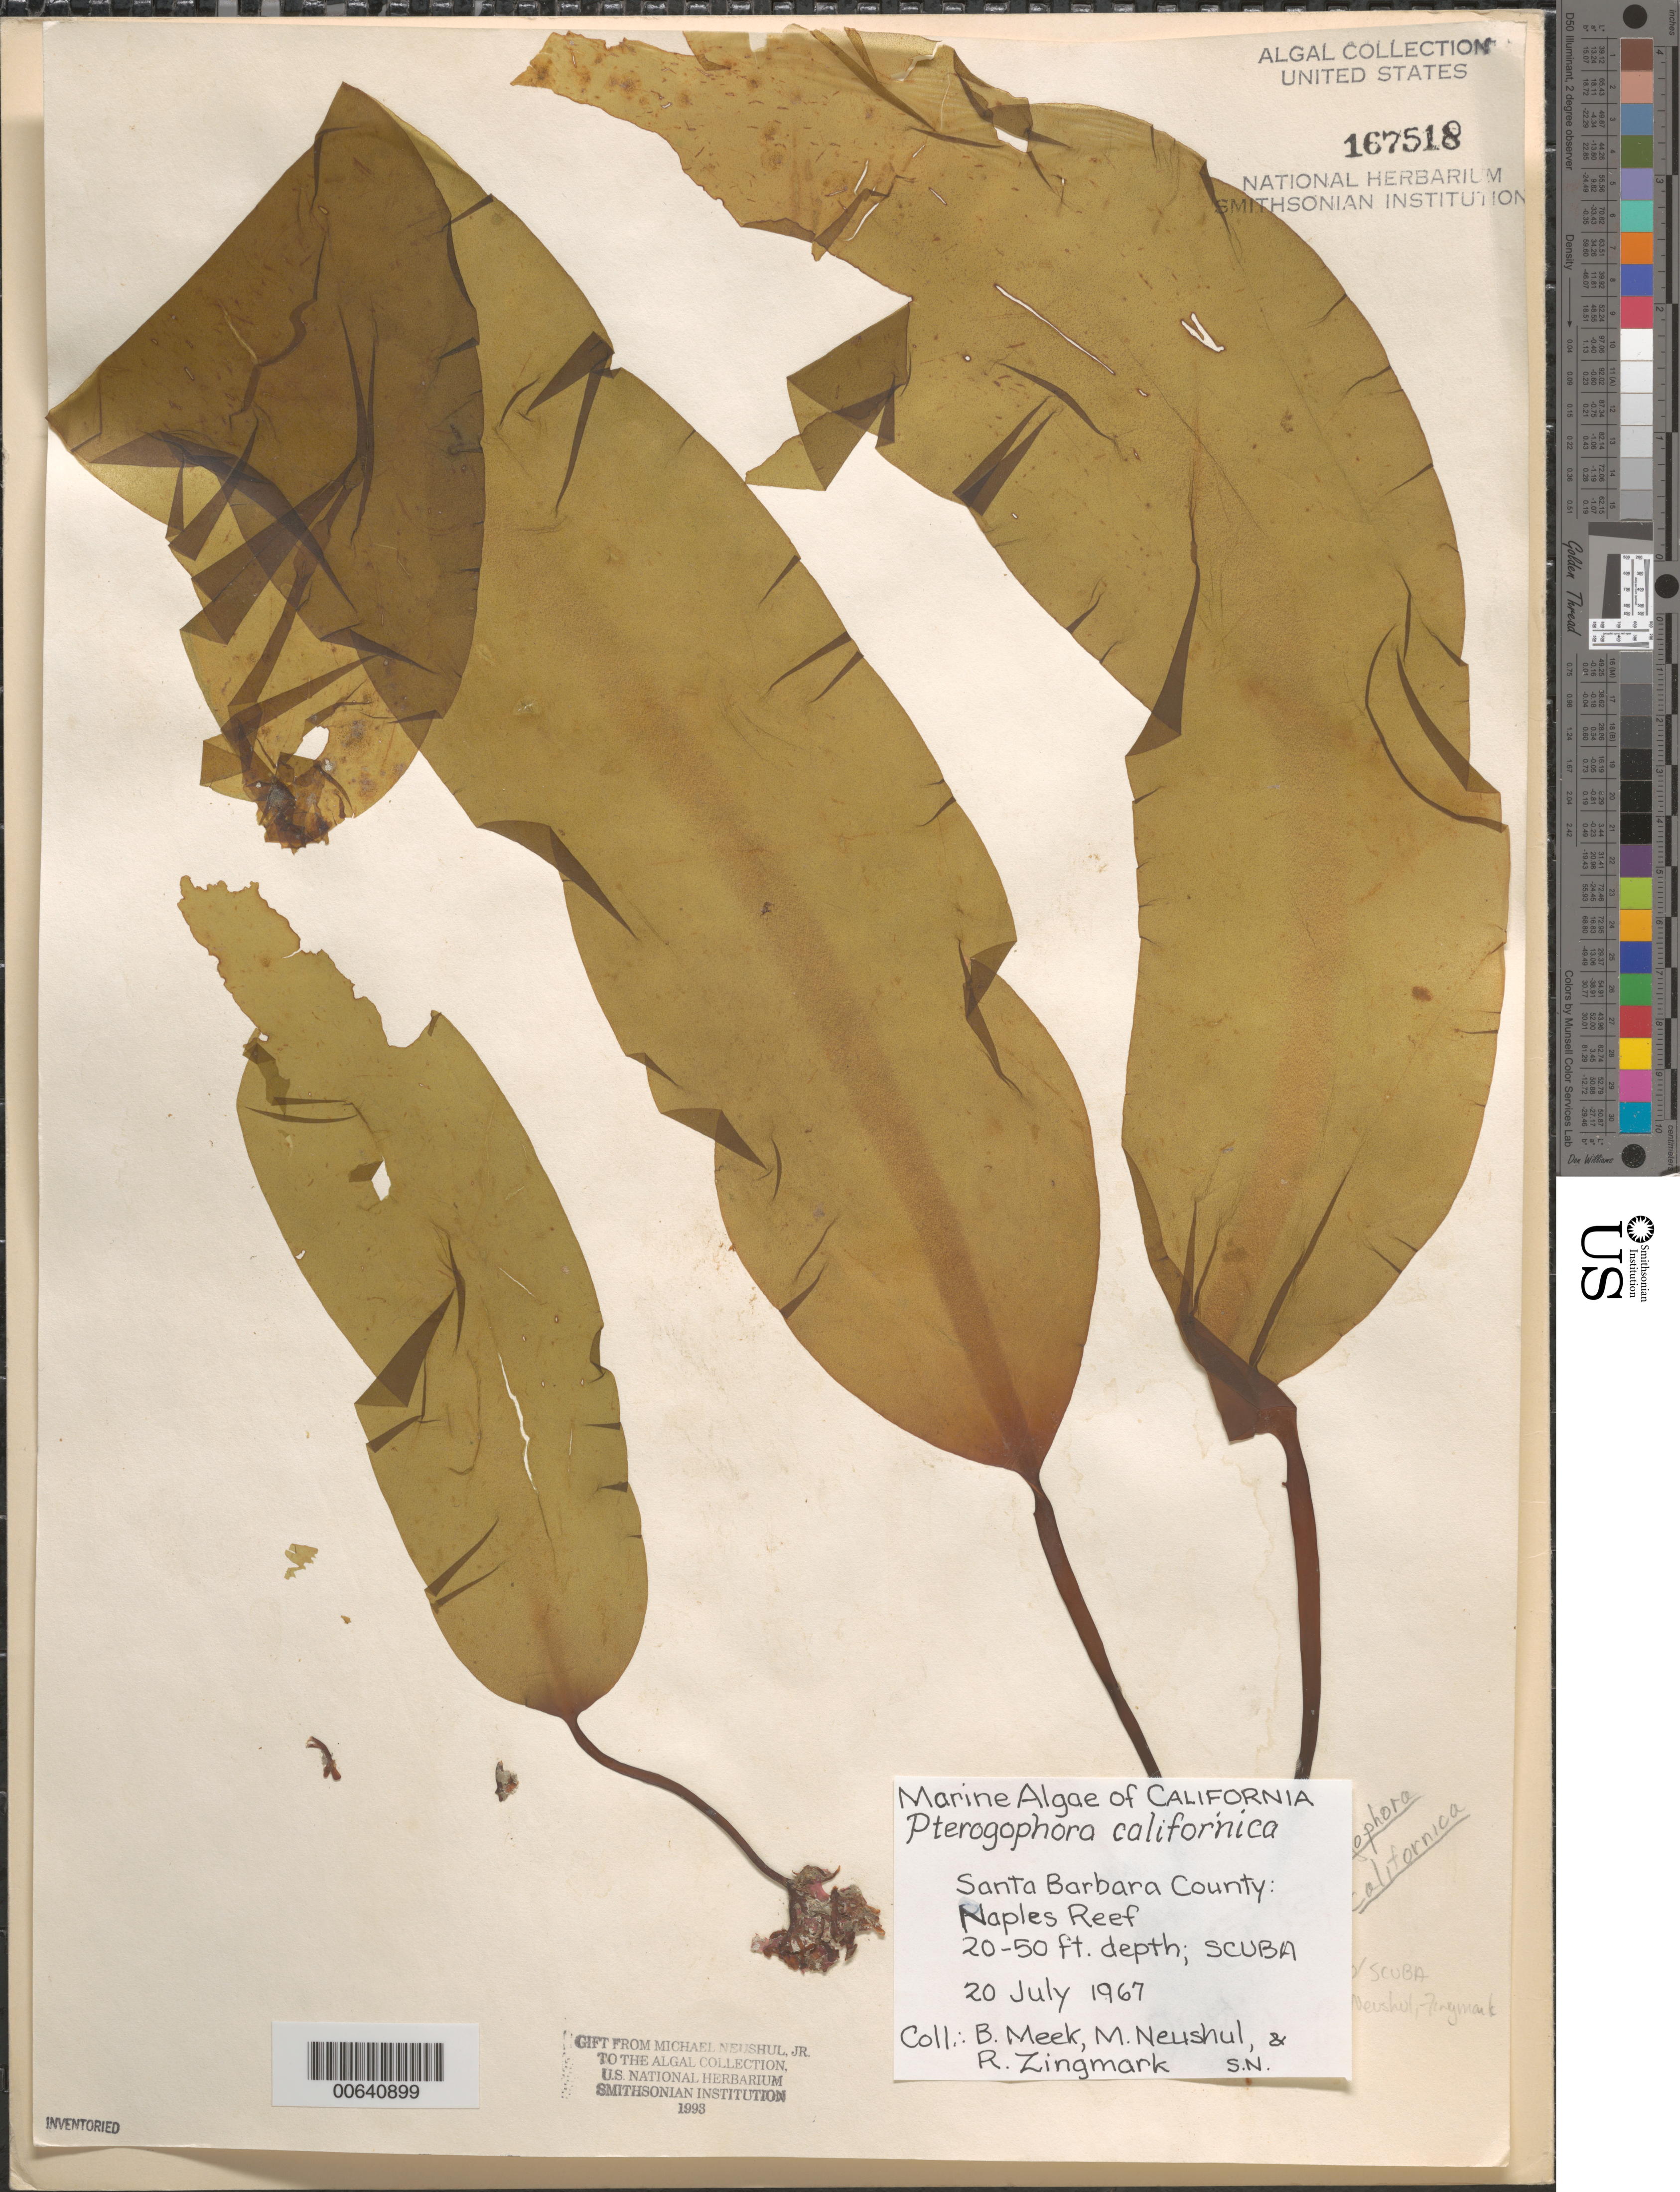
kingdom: Chromista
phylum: Ochrophyta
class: Phaeophyceae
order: Laminariales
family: Alariaceae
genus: Pterygophora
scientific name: Pterygophora californica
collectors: B. Meek, M. Neushul & R. Zingmark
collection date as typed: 20 Jul 1967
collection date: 1967-07-20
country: United States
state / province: California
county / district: Santa Barbara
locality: Naples Reef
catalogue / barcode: US 167518